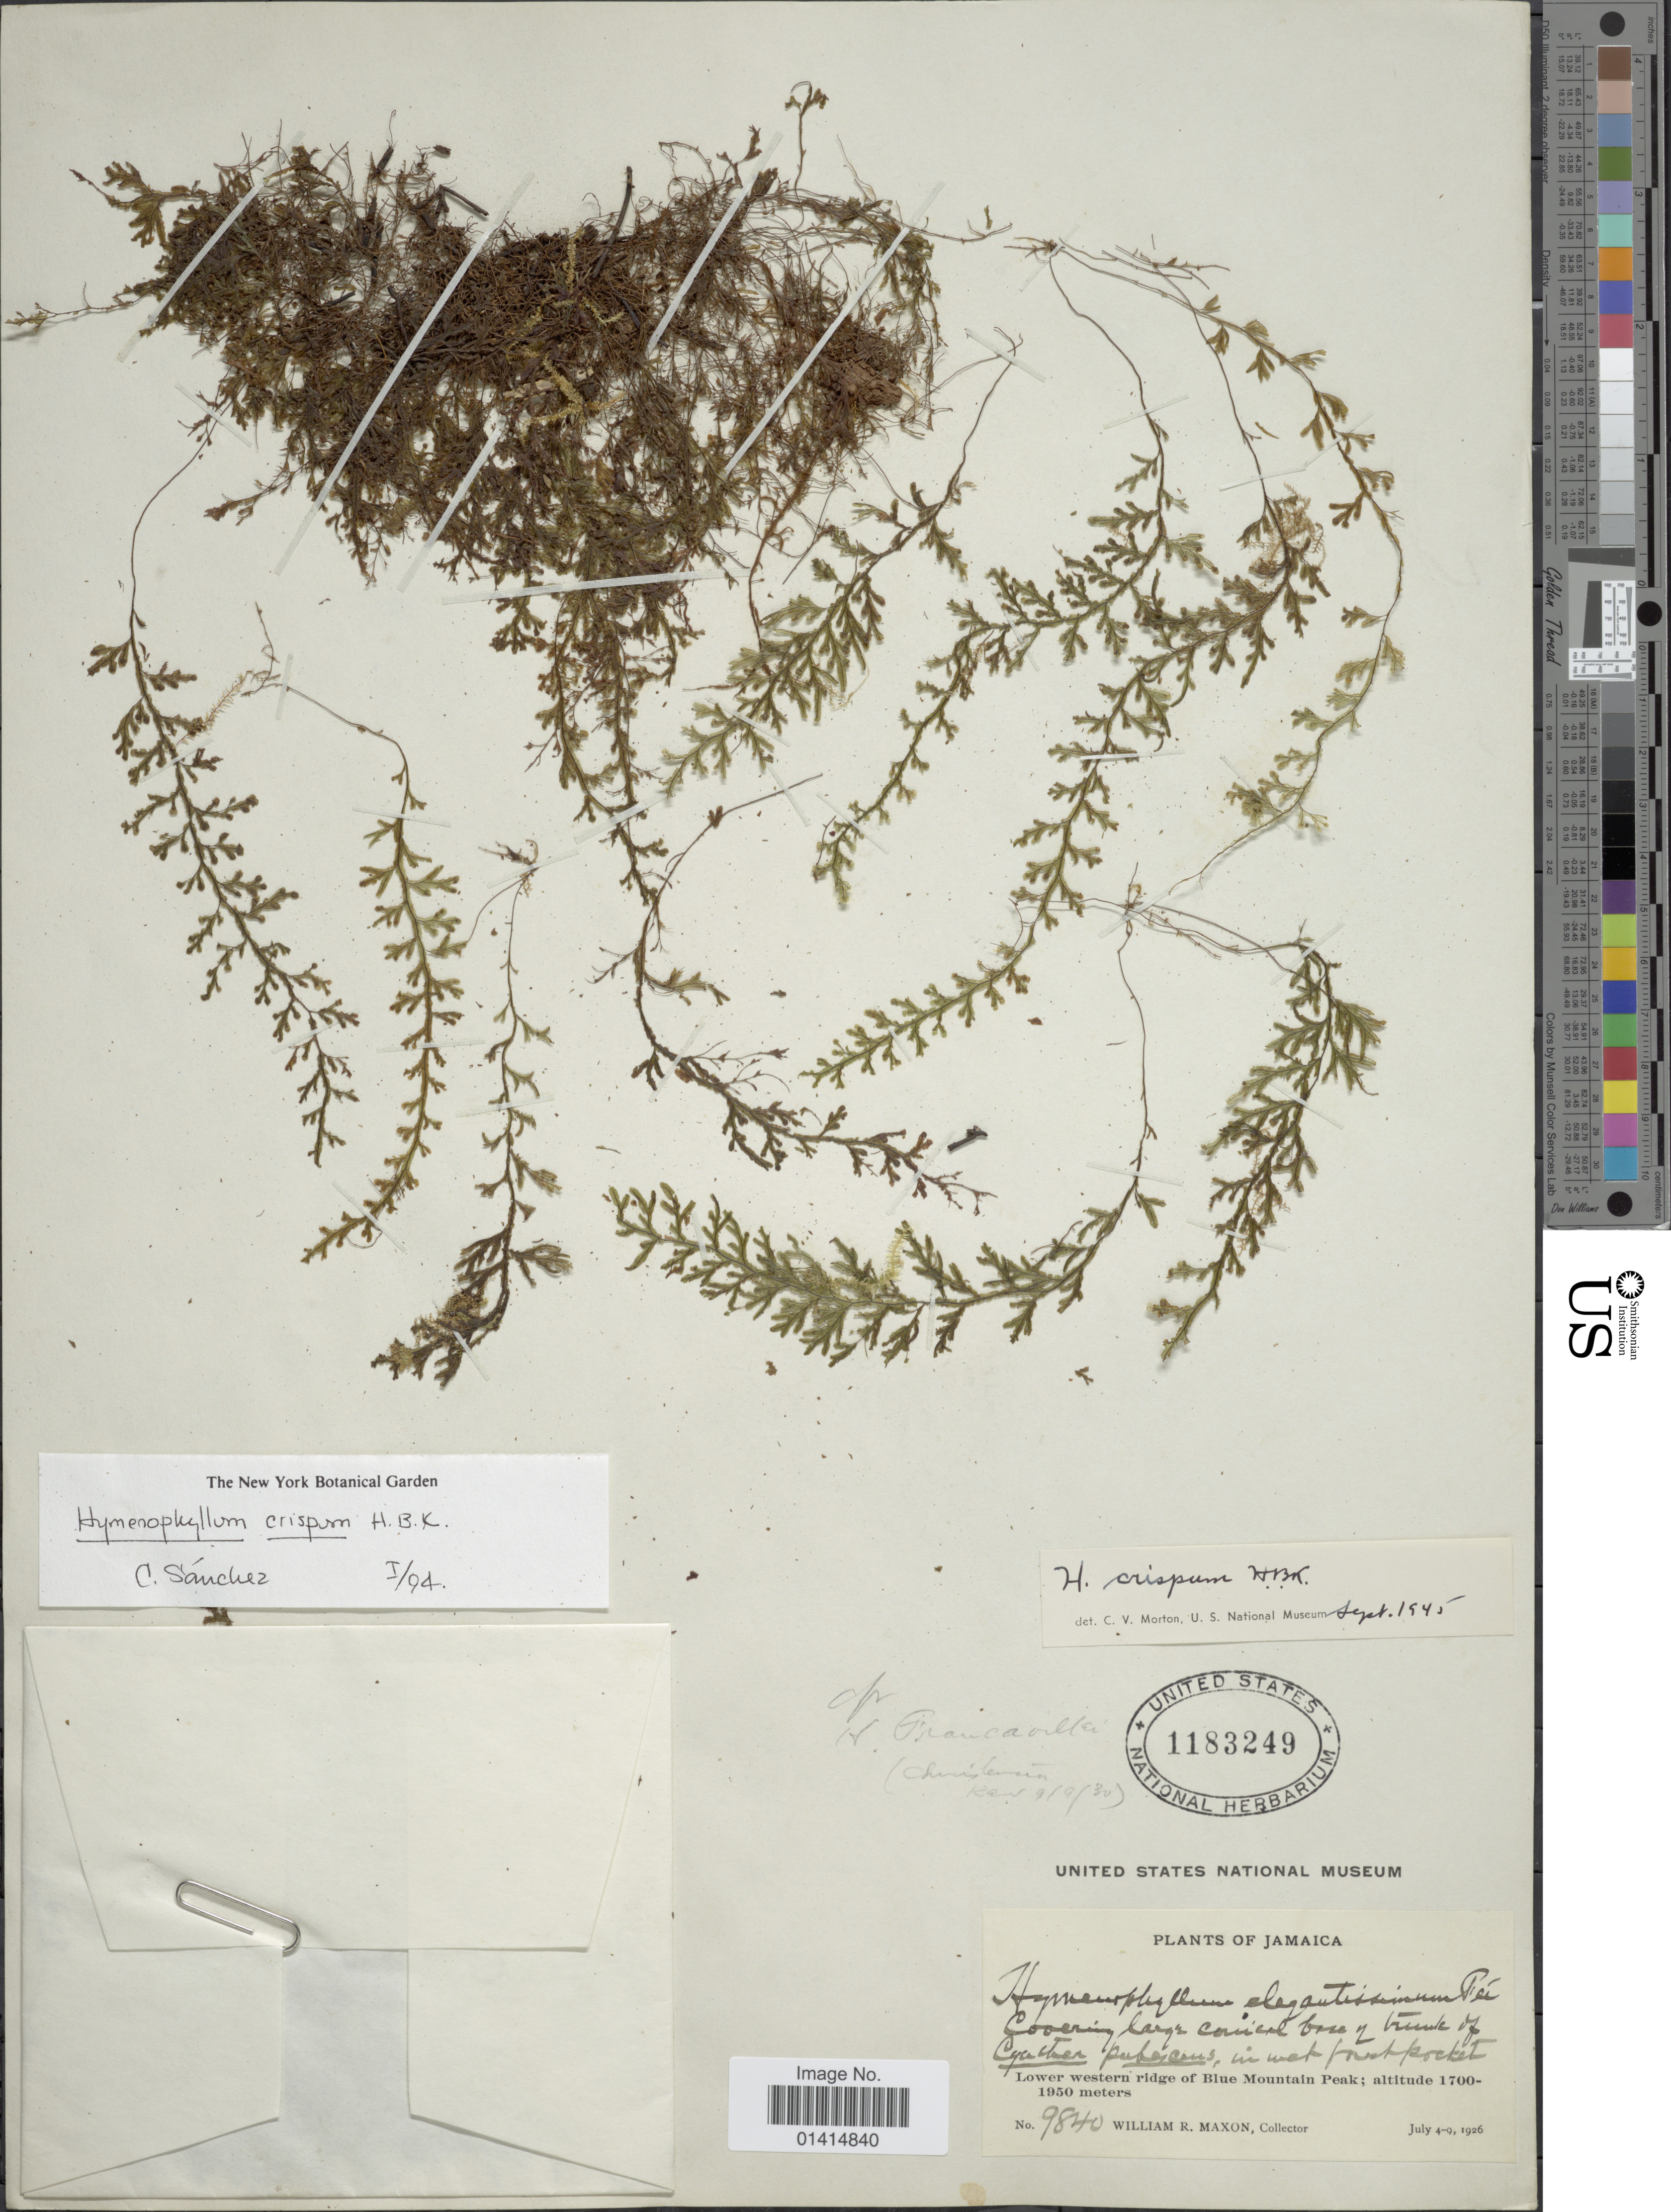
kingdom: Plantae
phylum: Tracheophyta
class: Polypodiopsida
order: Hymenophyllales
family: Hymenophyllaceae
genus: Hymenophyllum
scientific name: Hymenophyllum crispum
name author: Kunth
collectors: W. R. Maxon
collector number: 9840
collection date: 1926-07-04/1926-07-09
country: Jamaica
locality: Lower western ridge of Blue Mountain Peak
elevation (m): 1700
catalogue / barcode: US 1183249